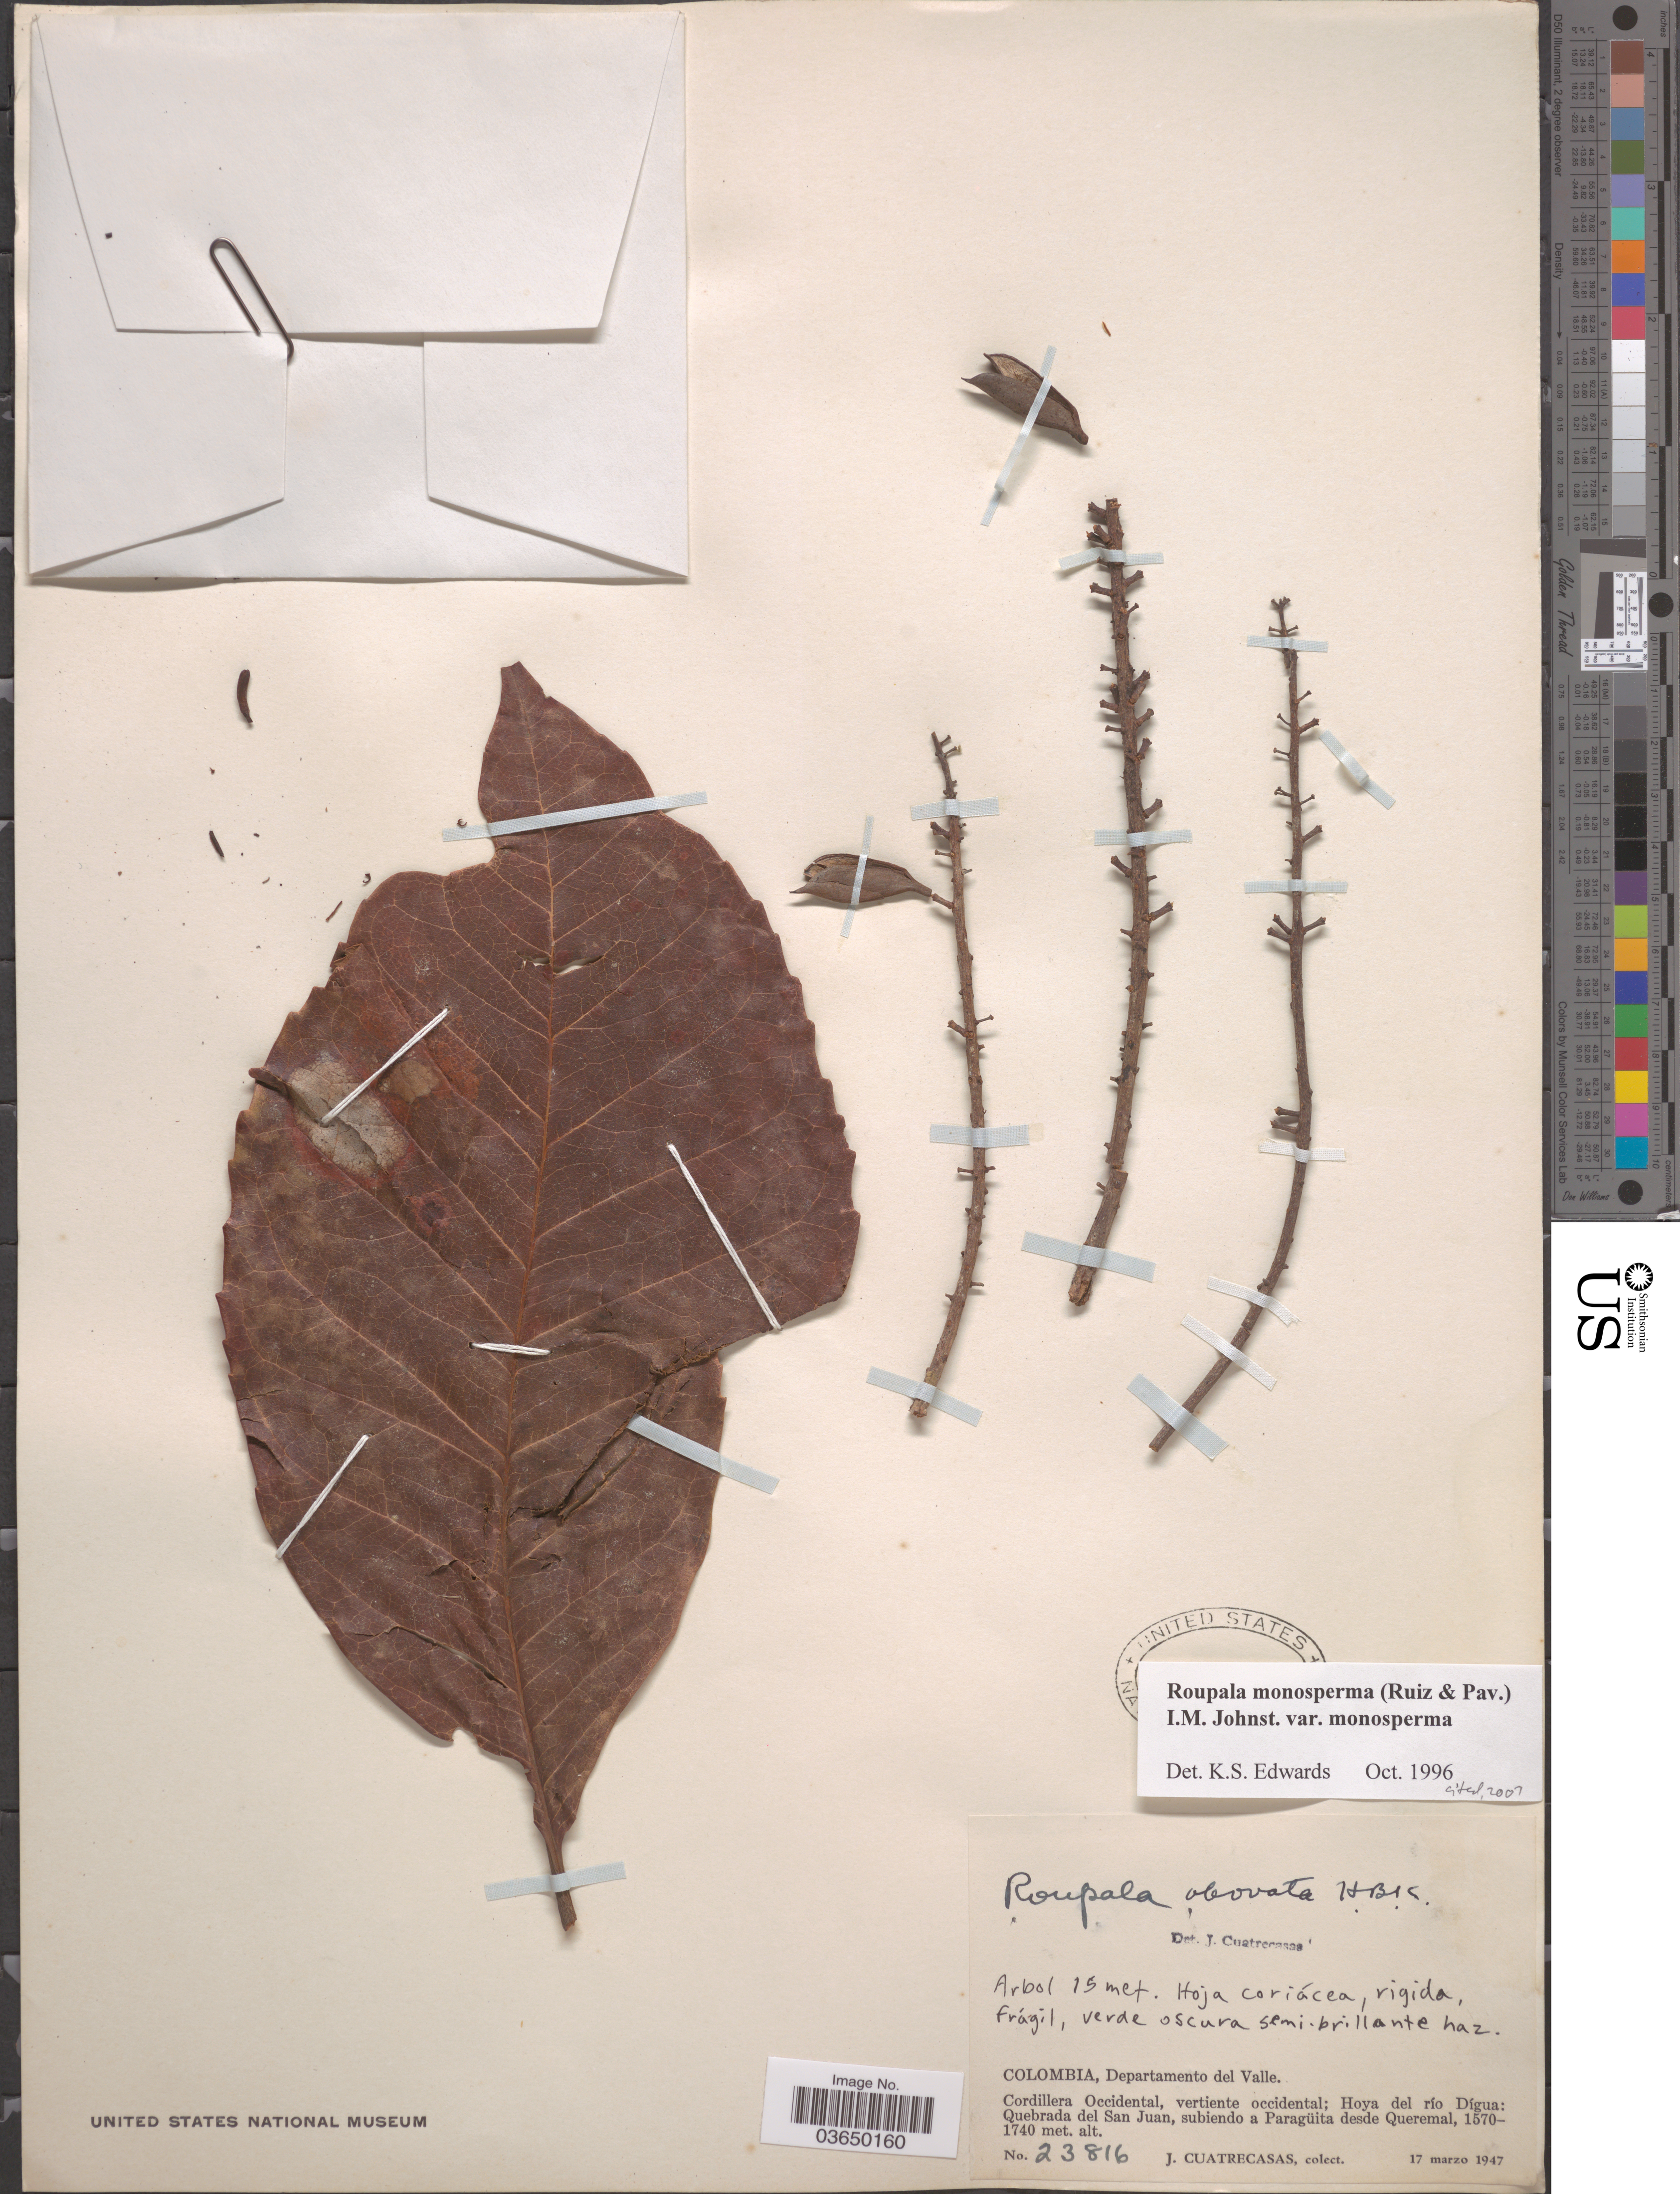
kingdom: Plantae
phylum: Tracheophyta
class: Magnoliopsida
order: Proteales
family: Proteaceae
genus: Roupala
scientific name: Roupala monosperma var. monosperma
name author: (Ruiz & Pav.) I.M. Johnst.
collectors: J. Cuatrecasas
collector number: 23816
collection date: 1947-03-17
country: Colombia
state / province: Valle del Cauca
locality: Departamento del Valle. Cordillera Occidental, vertiente occidental; Hoya del río Dígua: Quebrada del San Juan, subiendo a Paragüita desde Queremal.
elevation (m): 1570